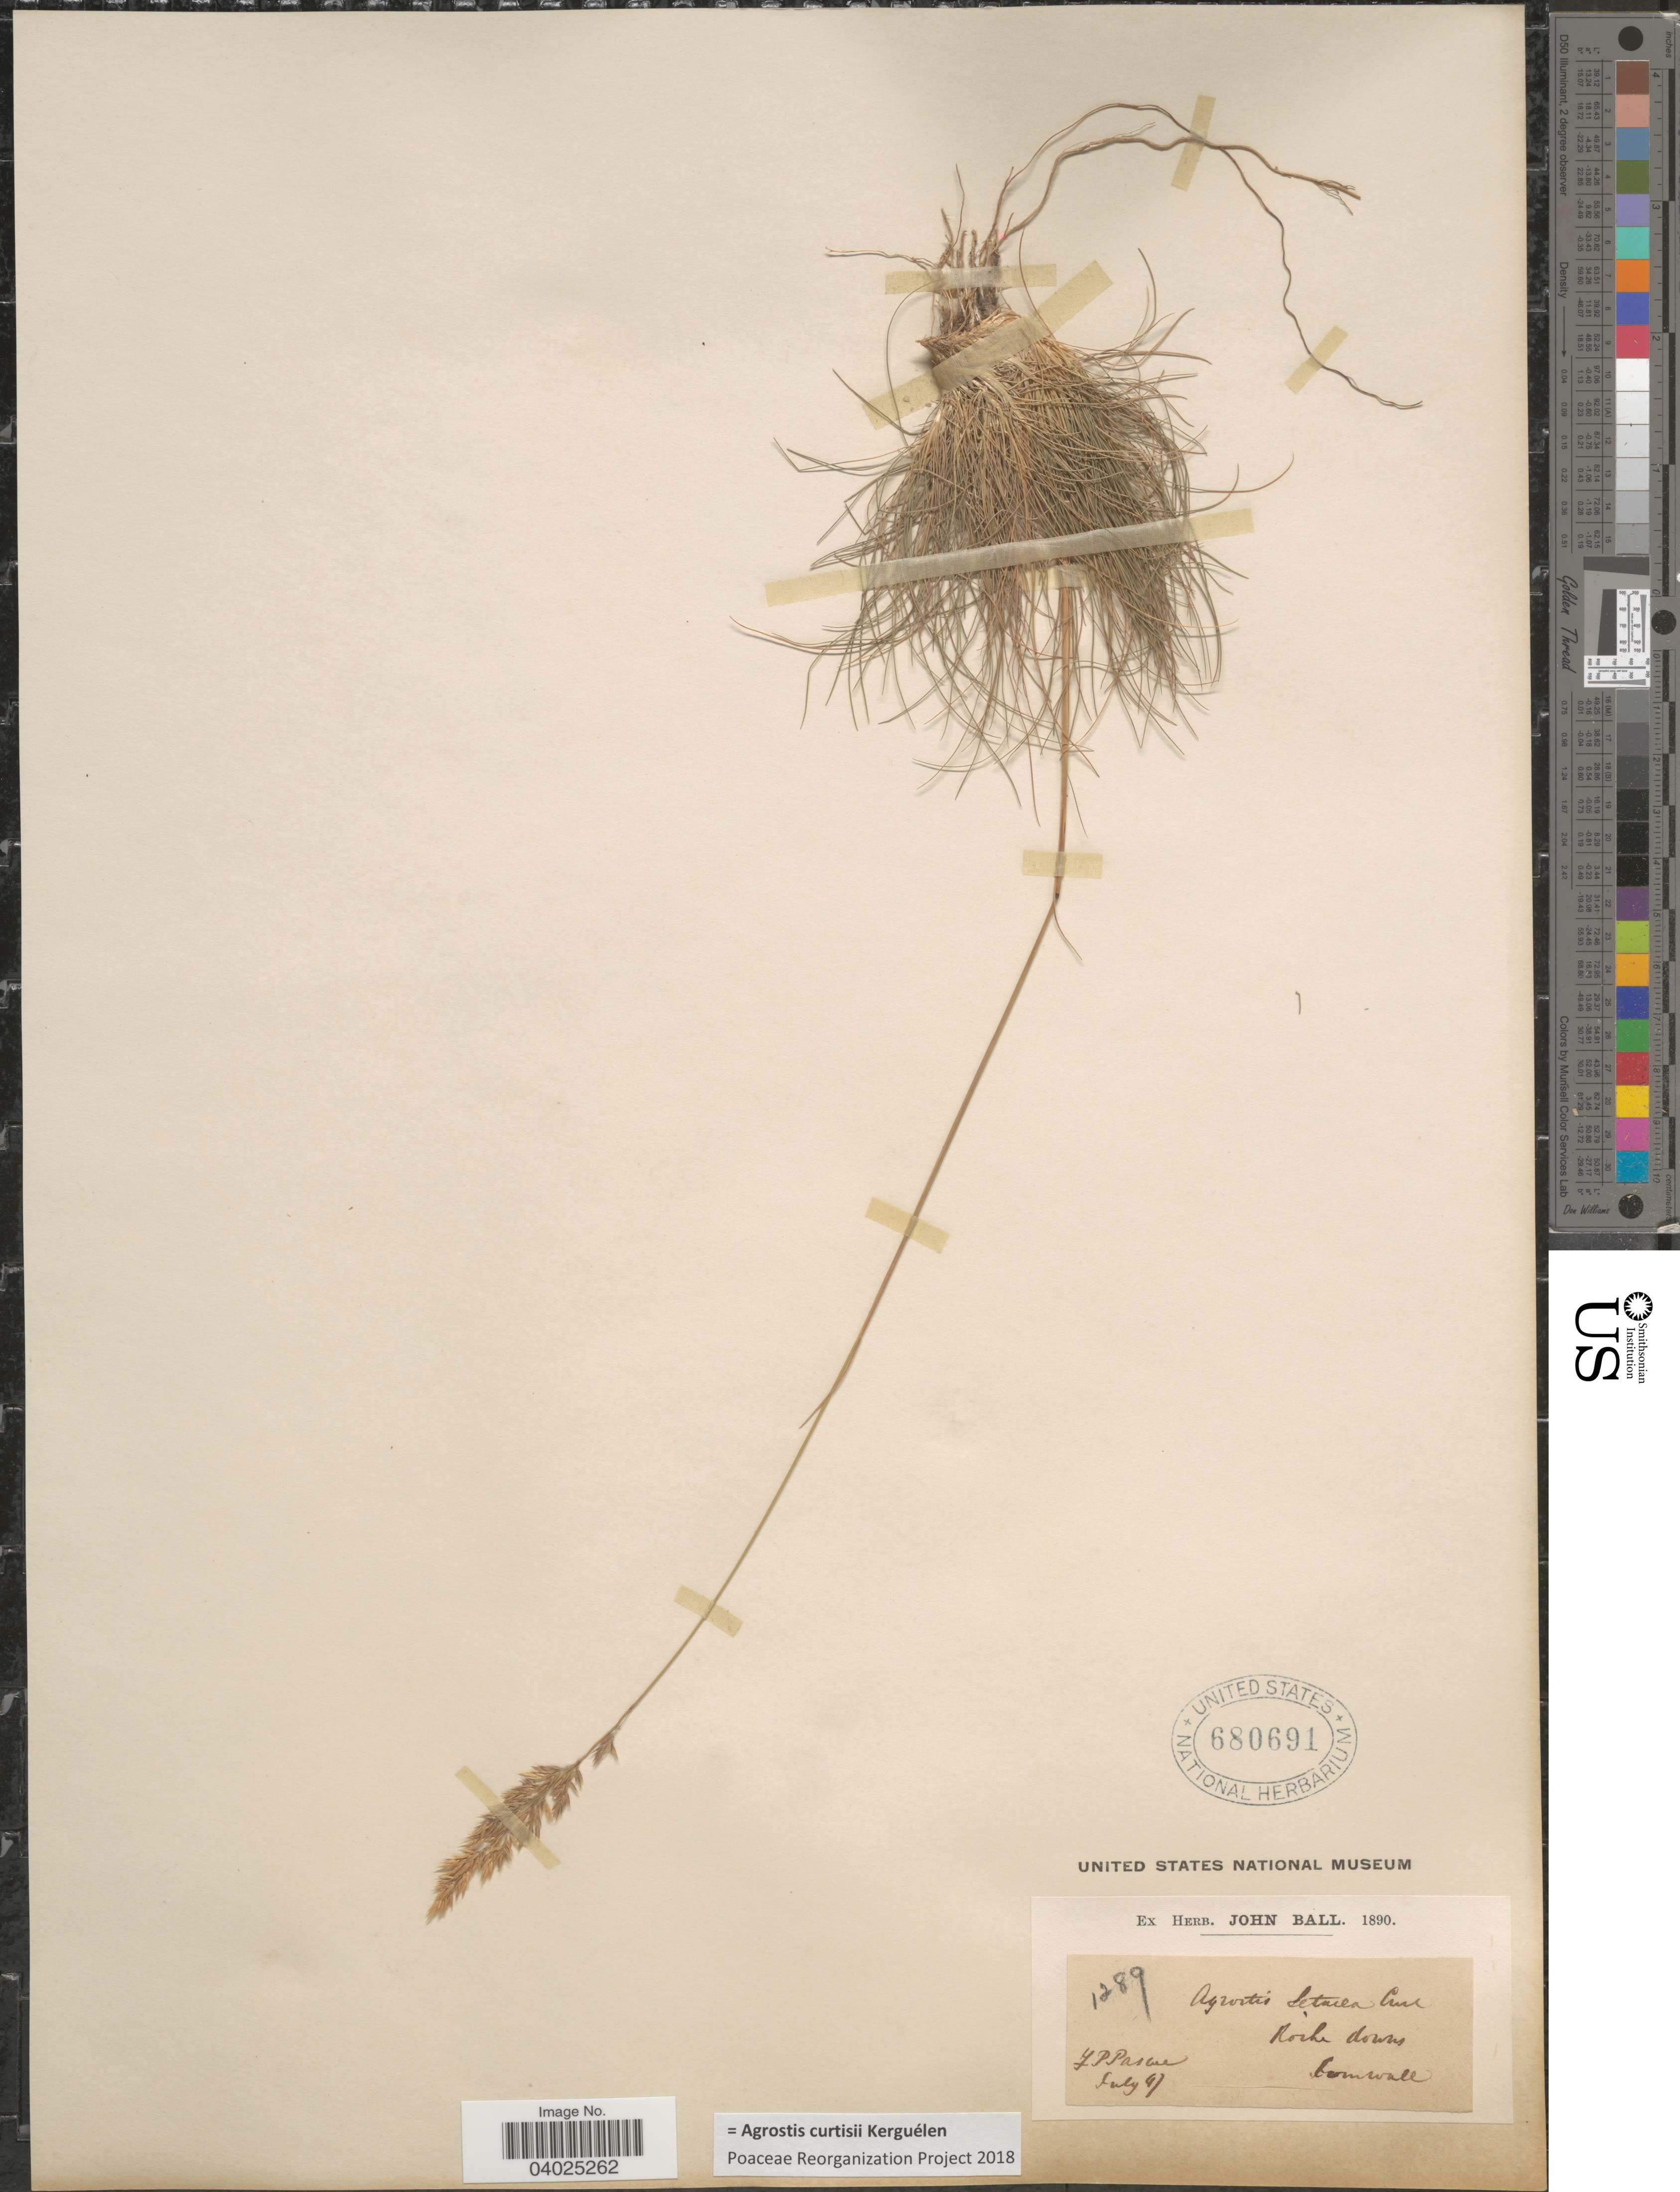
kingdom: Plantae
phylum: Tracheophyta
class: Liliopsida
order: Poales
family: Poaceae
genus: Alpagrostis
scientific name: Alpagrostis curtisii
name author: (Kerguélen) P.M. Peterson et al.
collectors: F. Pascal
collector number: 1289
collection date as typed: Transcribed d/m/y: /7/47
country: United Kingdom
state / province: England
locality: Roche downs. Cornwall.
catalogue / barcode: US 680691